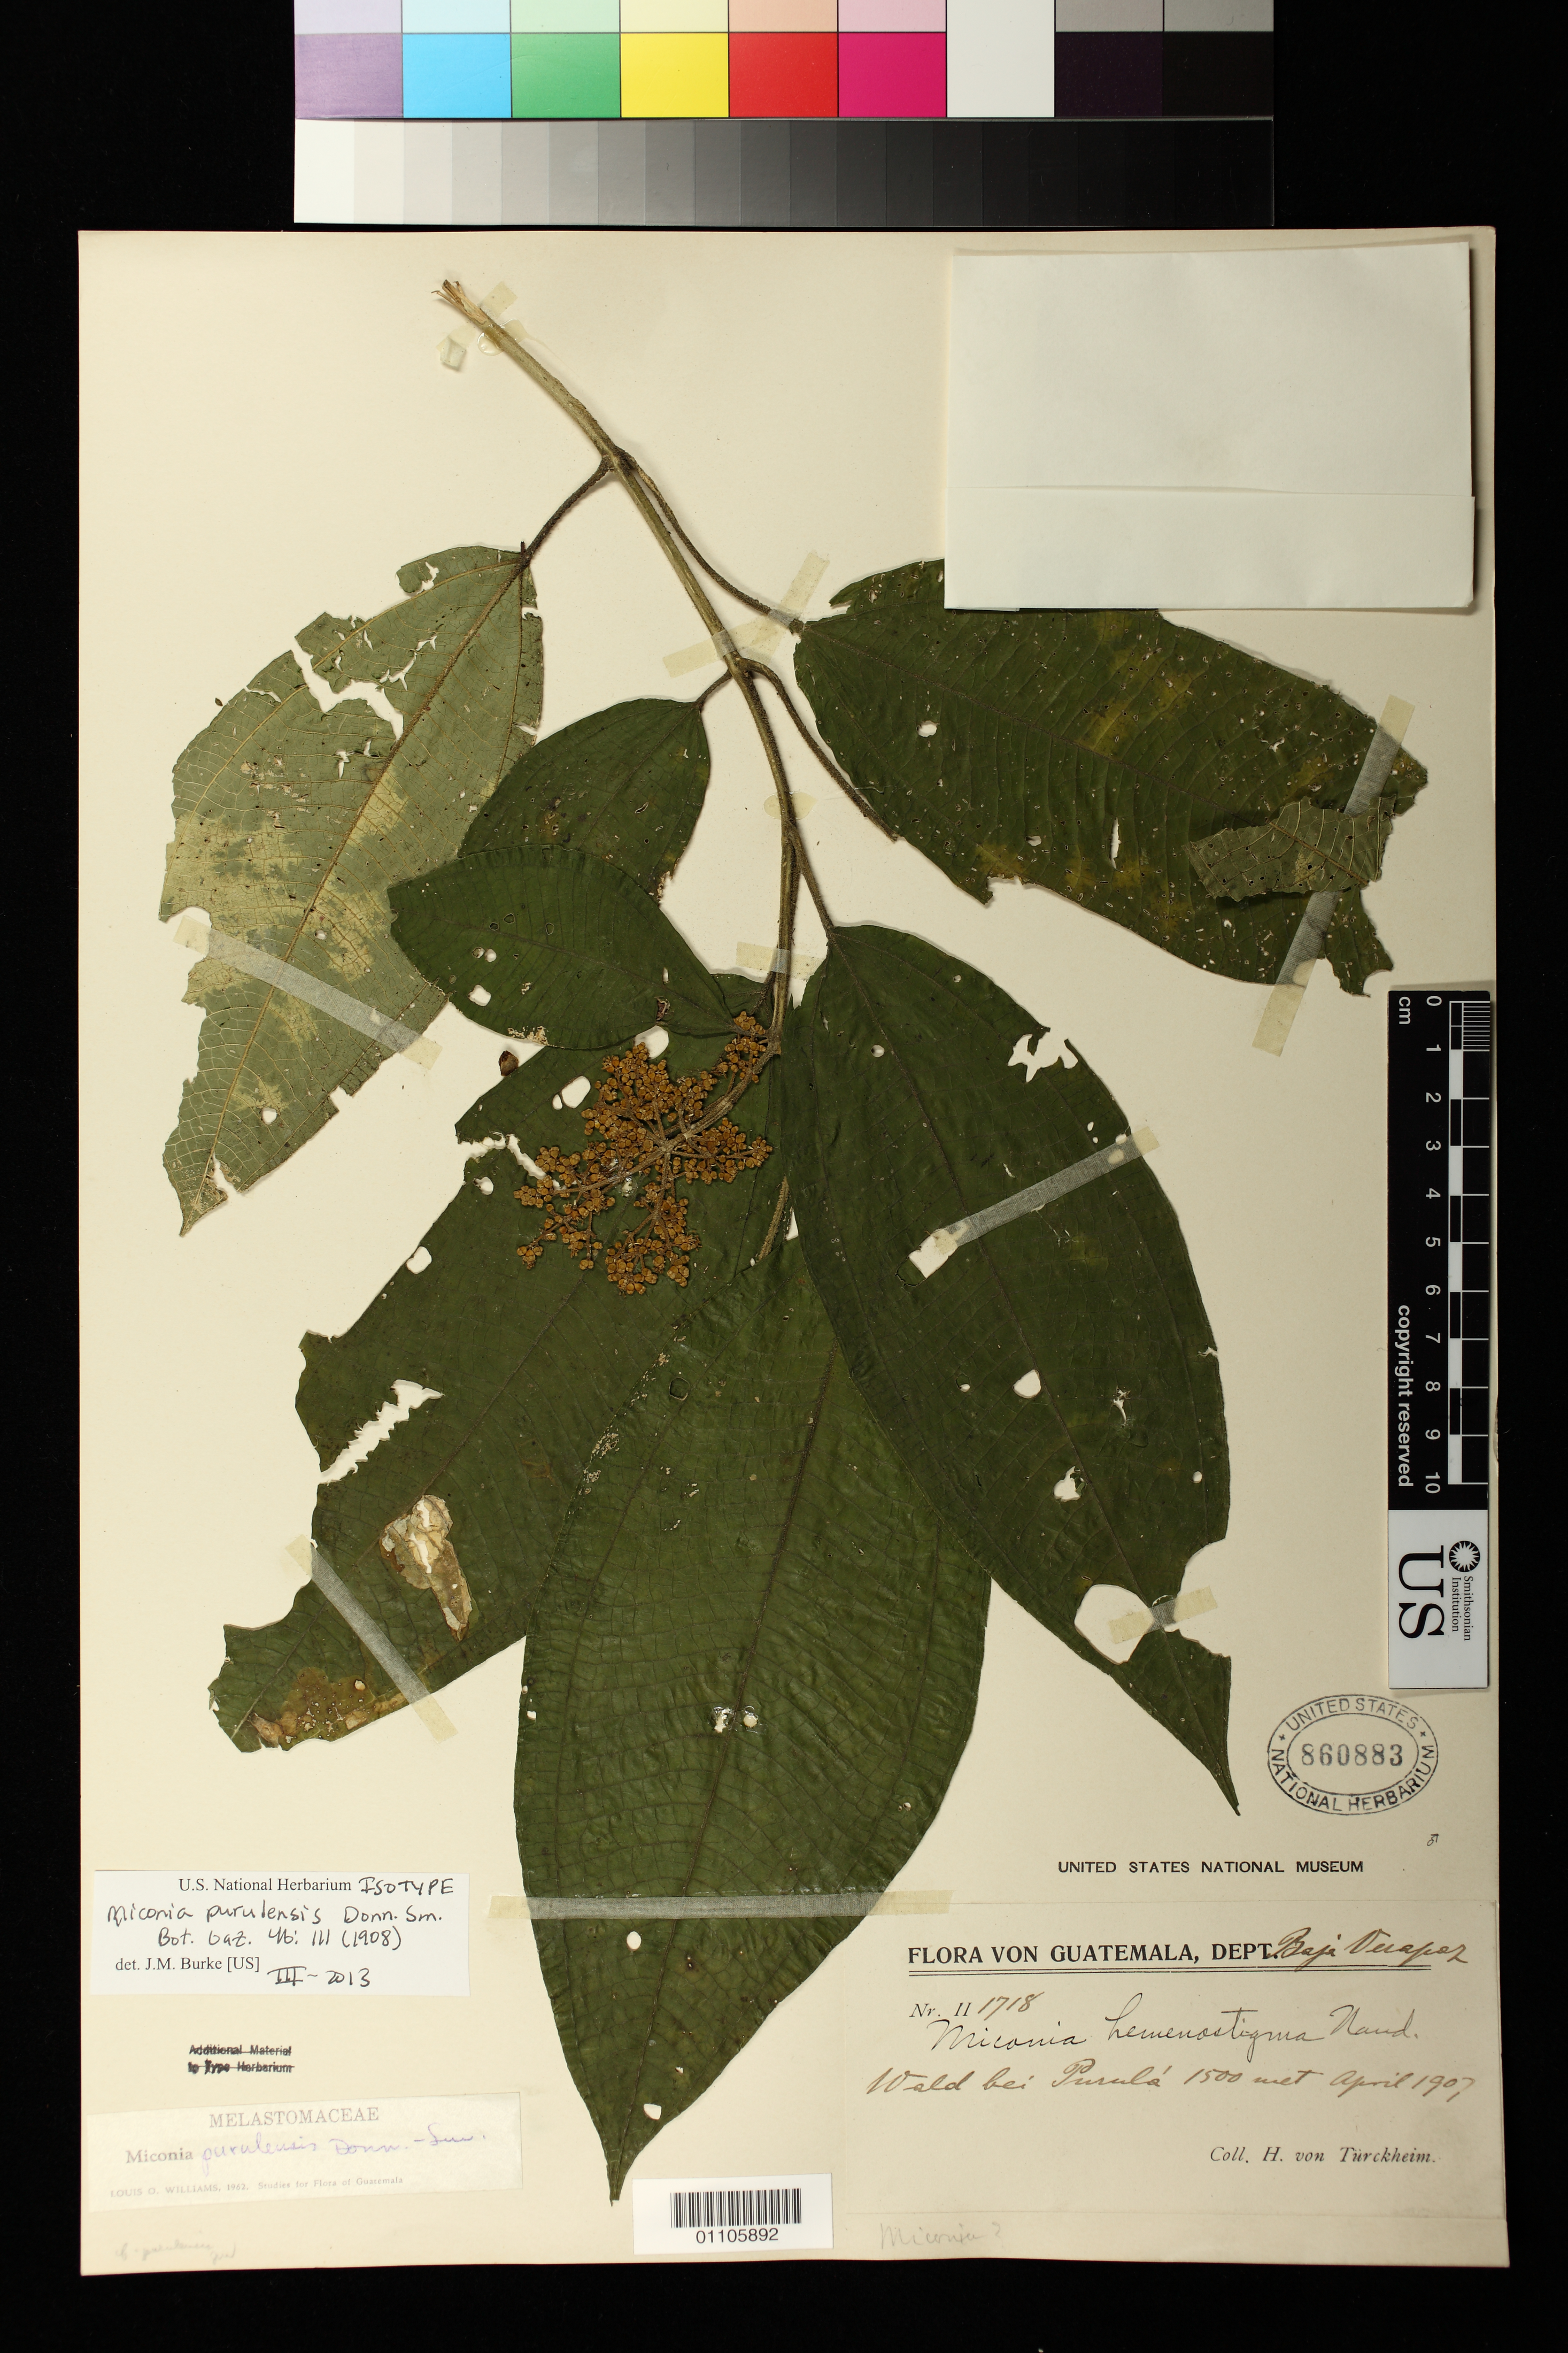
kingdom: Plantae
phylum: Tracheophyta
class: Magnoliopsida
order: Myrtales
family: Melastomataceae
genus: Miconia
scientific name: Miconia purulensis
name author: Donn. Sm.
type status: Type Collection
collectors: H. von Türckheim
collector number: II 1718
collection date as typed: Apr 1907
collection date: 1907-04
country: Guatemala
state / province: Baja Verapaz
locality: Purulá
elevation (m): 1500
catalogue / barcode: US 860883